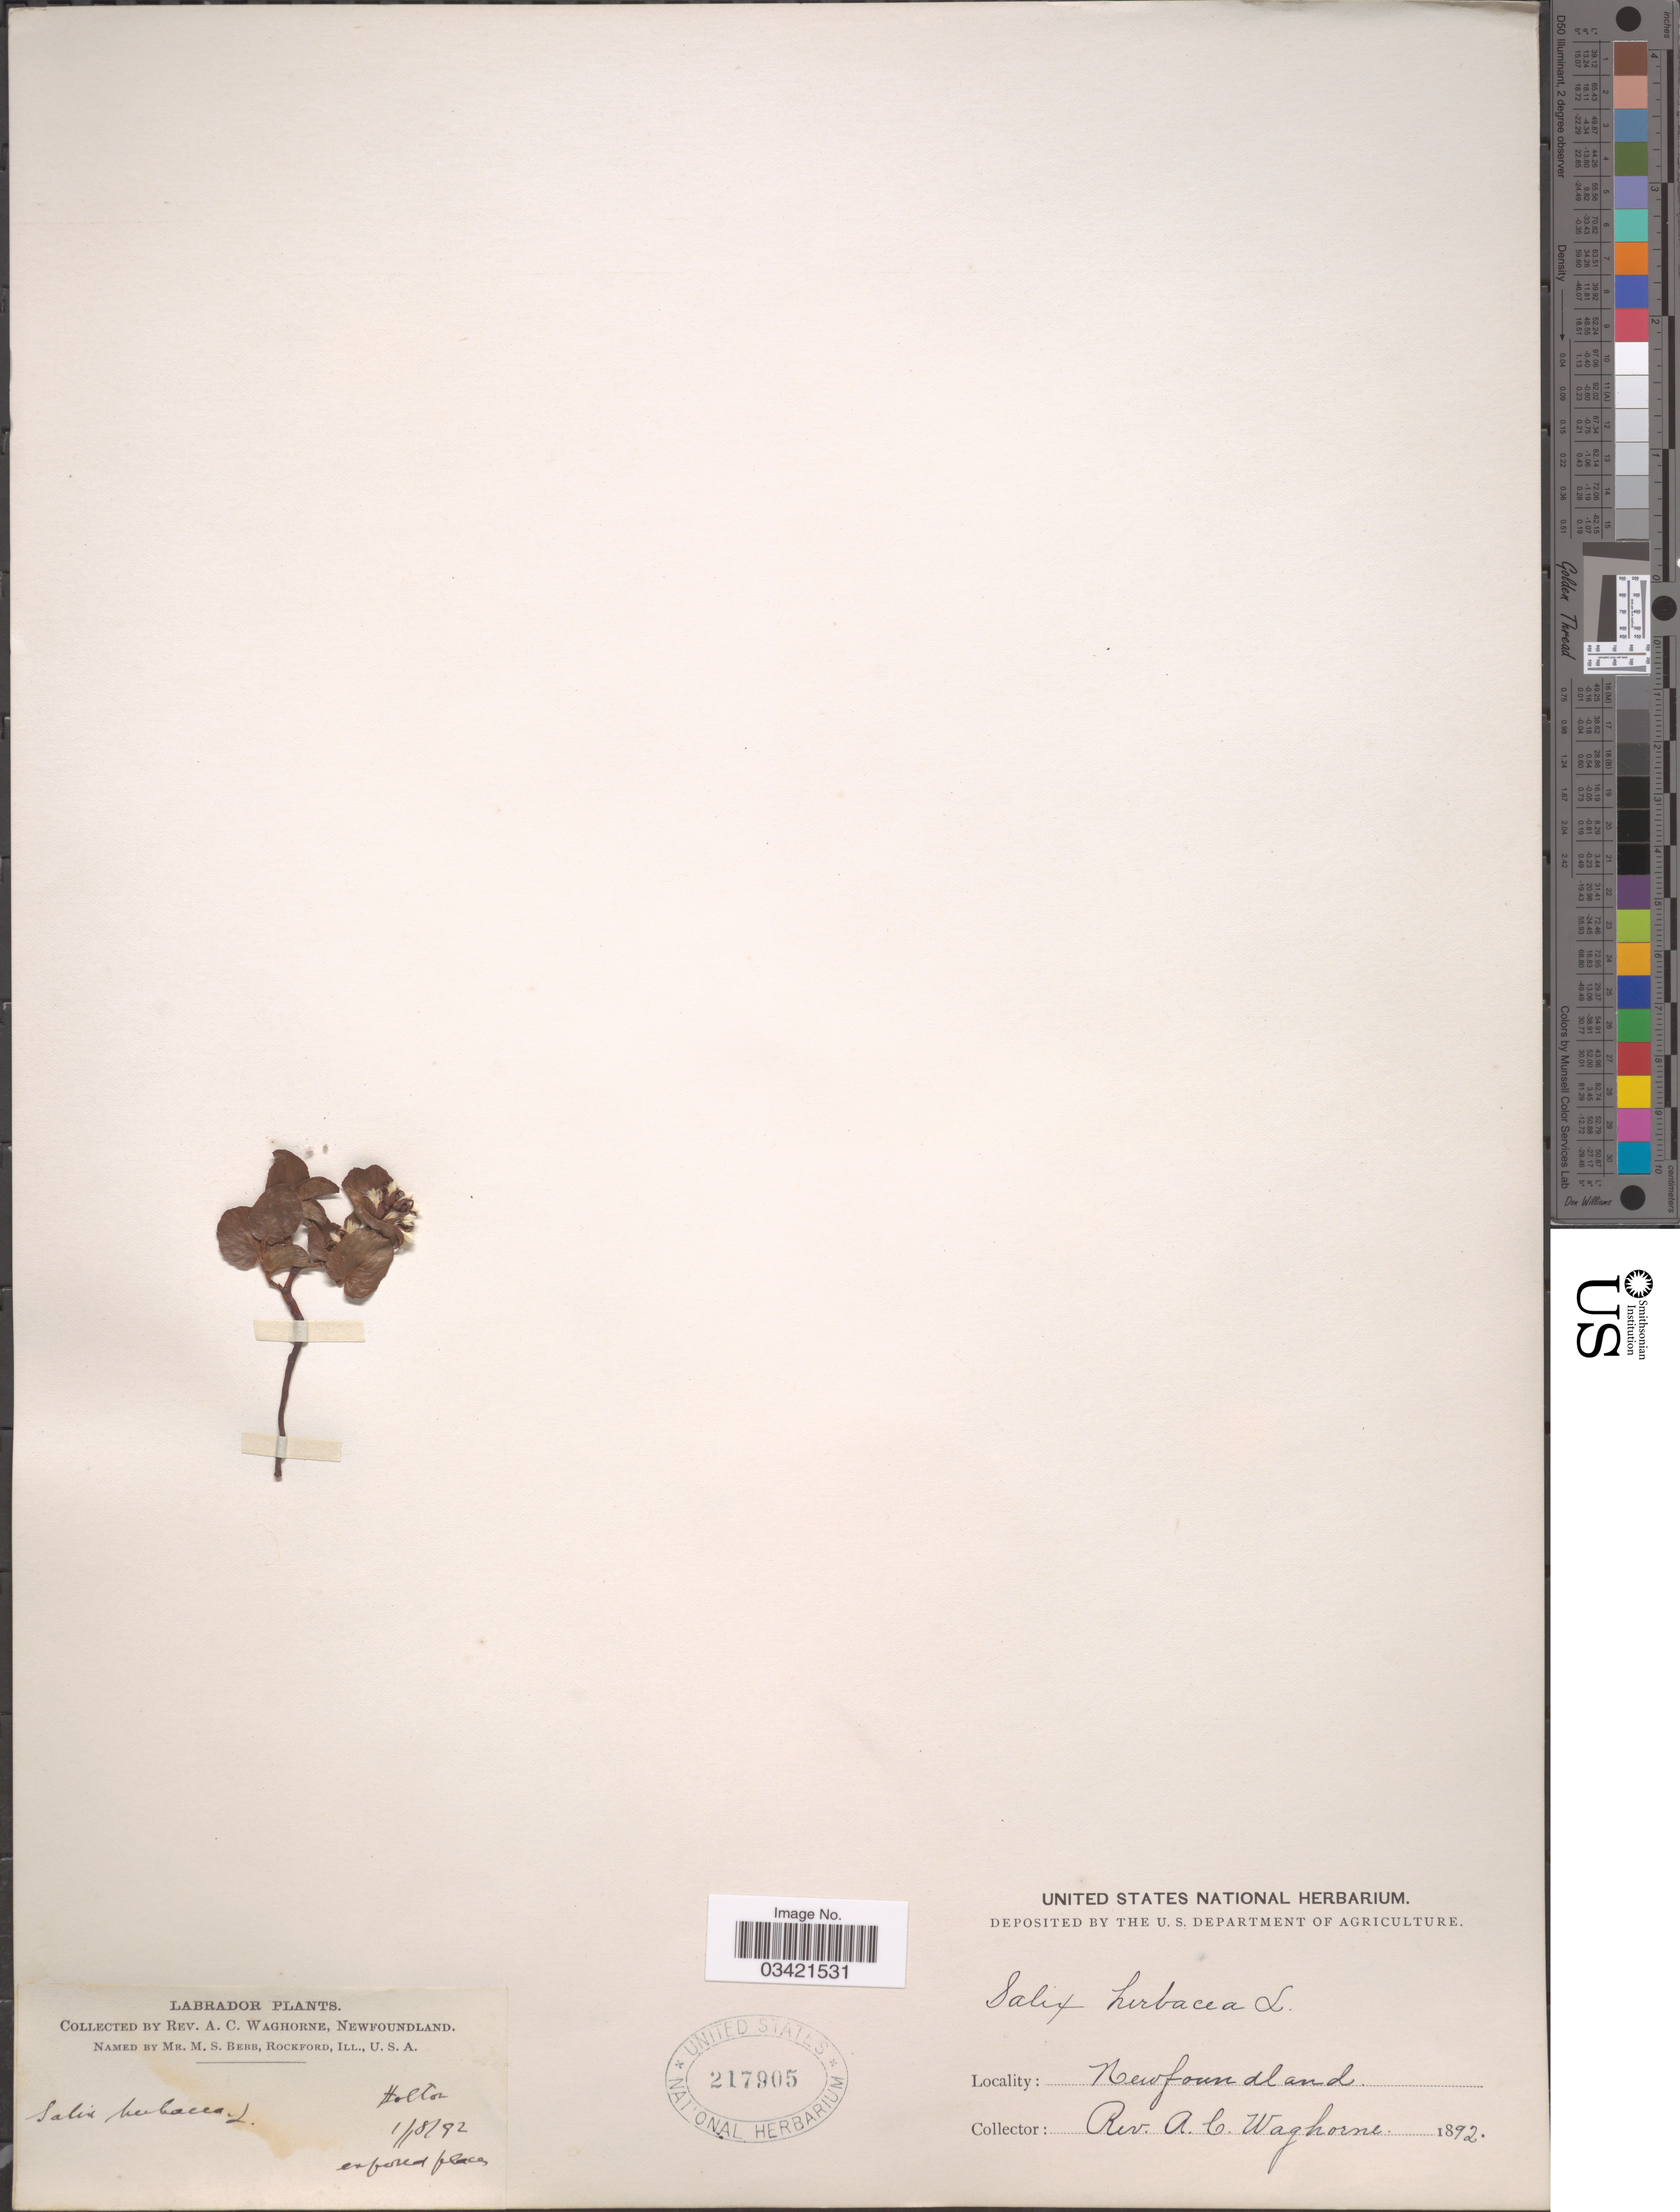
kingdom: Plantae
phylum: Tracheophyta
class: Magnoliopsida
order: Malpighiales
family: Salicaceae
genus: Salix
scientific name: Salix herbacea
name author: L.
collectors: A. Waghorne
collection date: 1892-01-18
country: Canada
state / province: Newfoundland and Labrador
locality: Labrador. Holton.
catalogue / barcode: US 217905